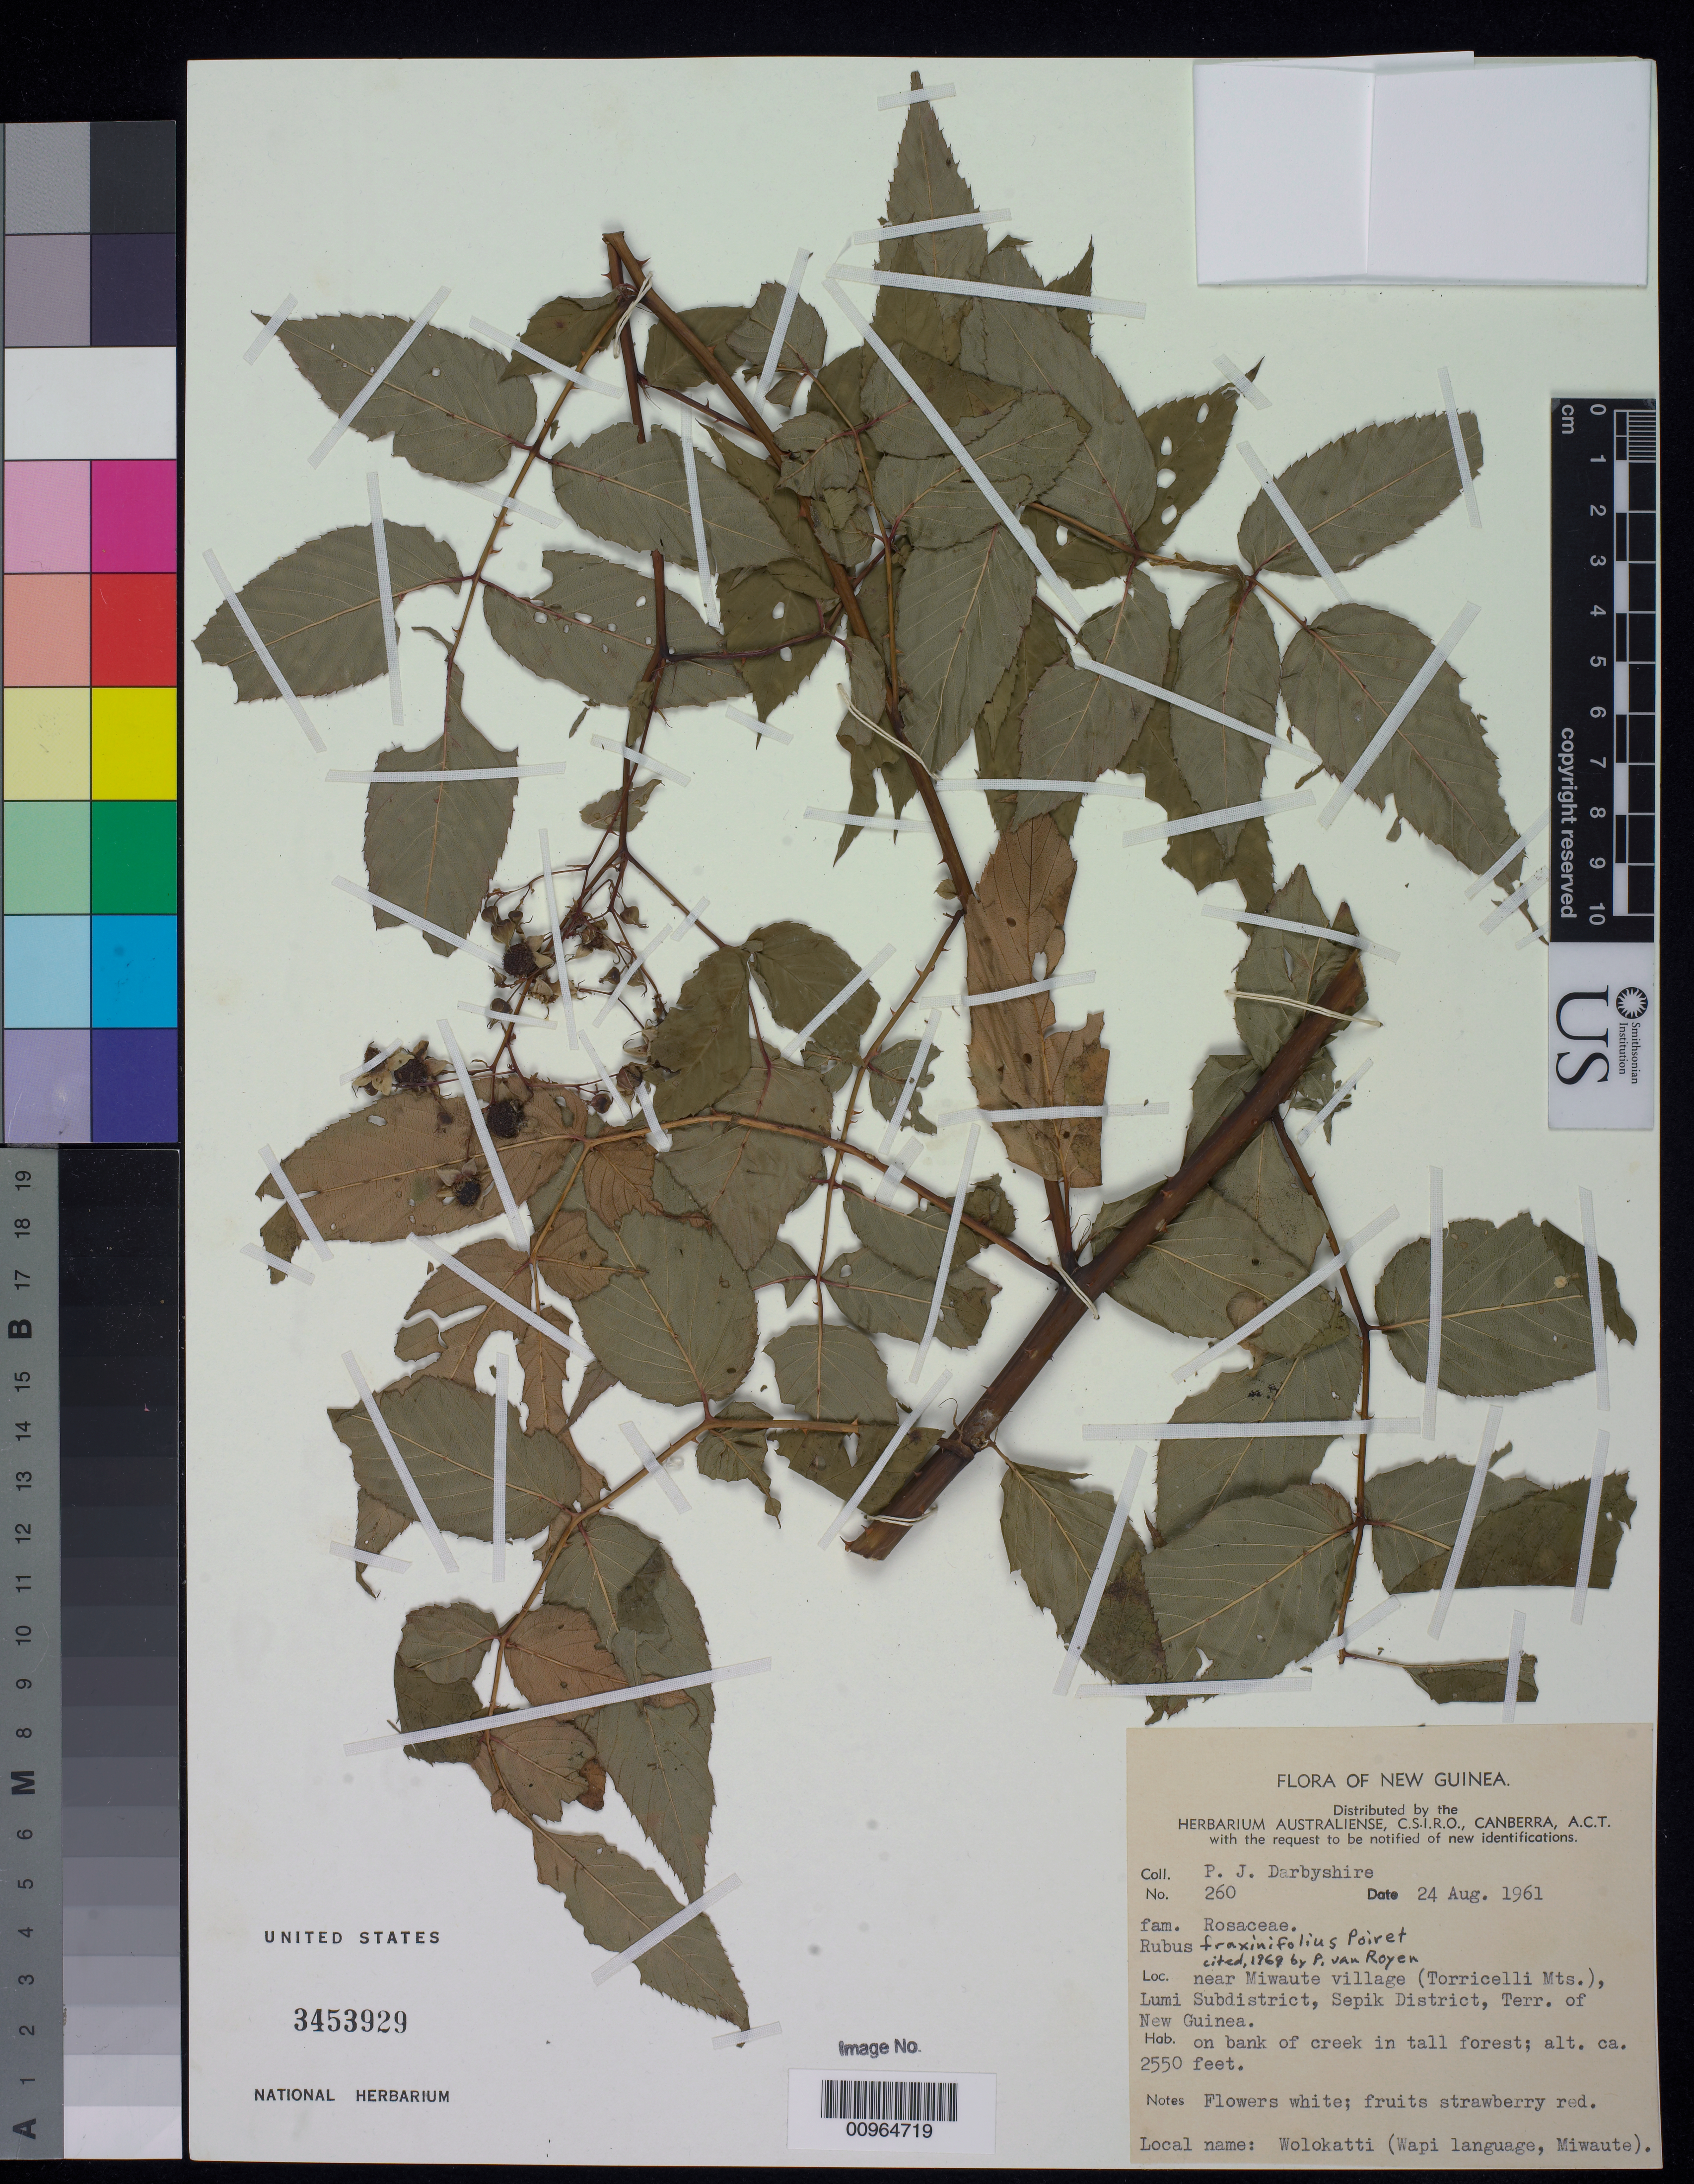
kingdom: Plantae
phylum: Tracheophyta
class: Magnoliopsida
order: Rosales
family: Rosaceae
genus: Rubus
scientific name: Rubus fraxinifolius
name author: Hayata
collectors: P. Darbyshire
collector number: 260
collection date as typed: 24 Aug 1961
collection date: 1961-08-24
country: Papua New Guinea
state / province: Sandaun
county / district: Lumi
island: New Guinea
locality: near Miwaute village (Torricelli Mts.), Subdistrict, Sepik District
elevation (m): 777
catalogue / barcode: US 3453929